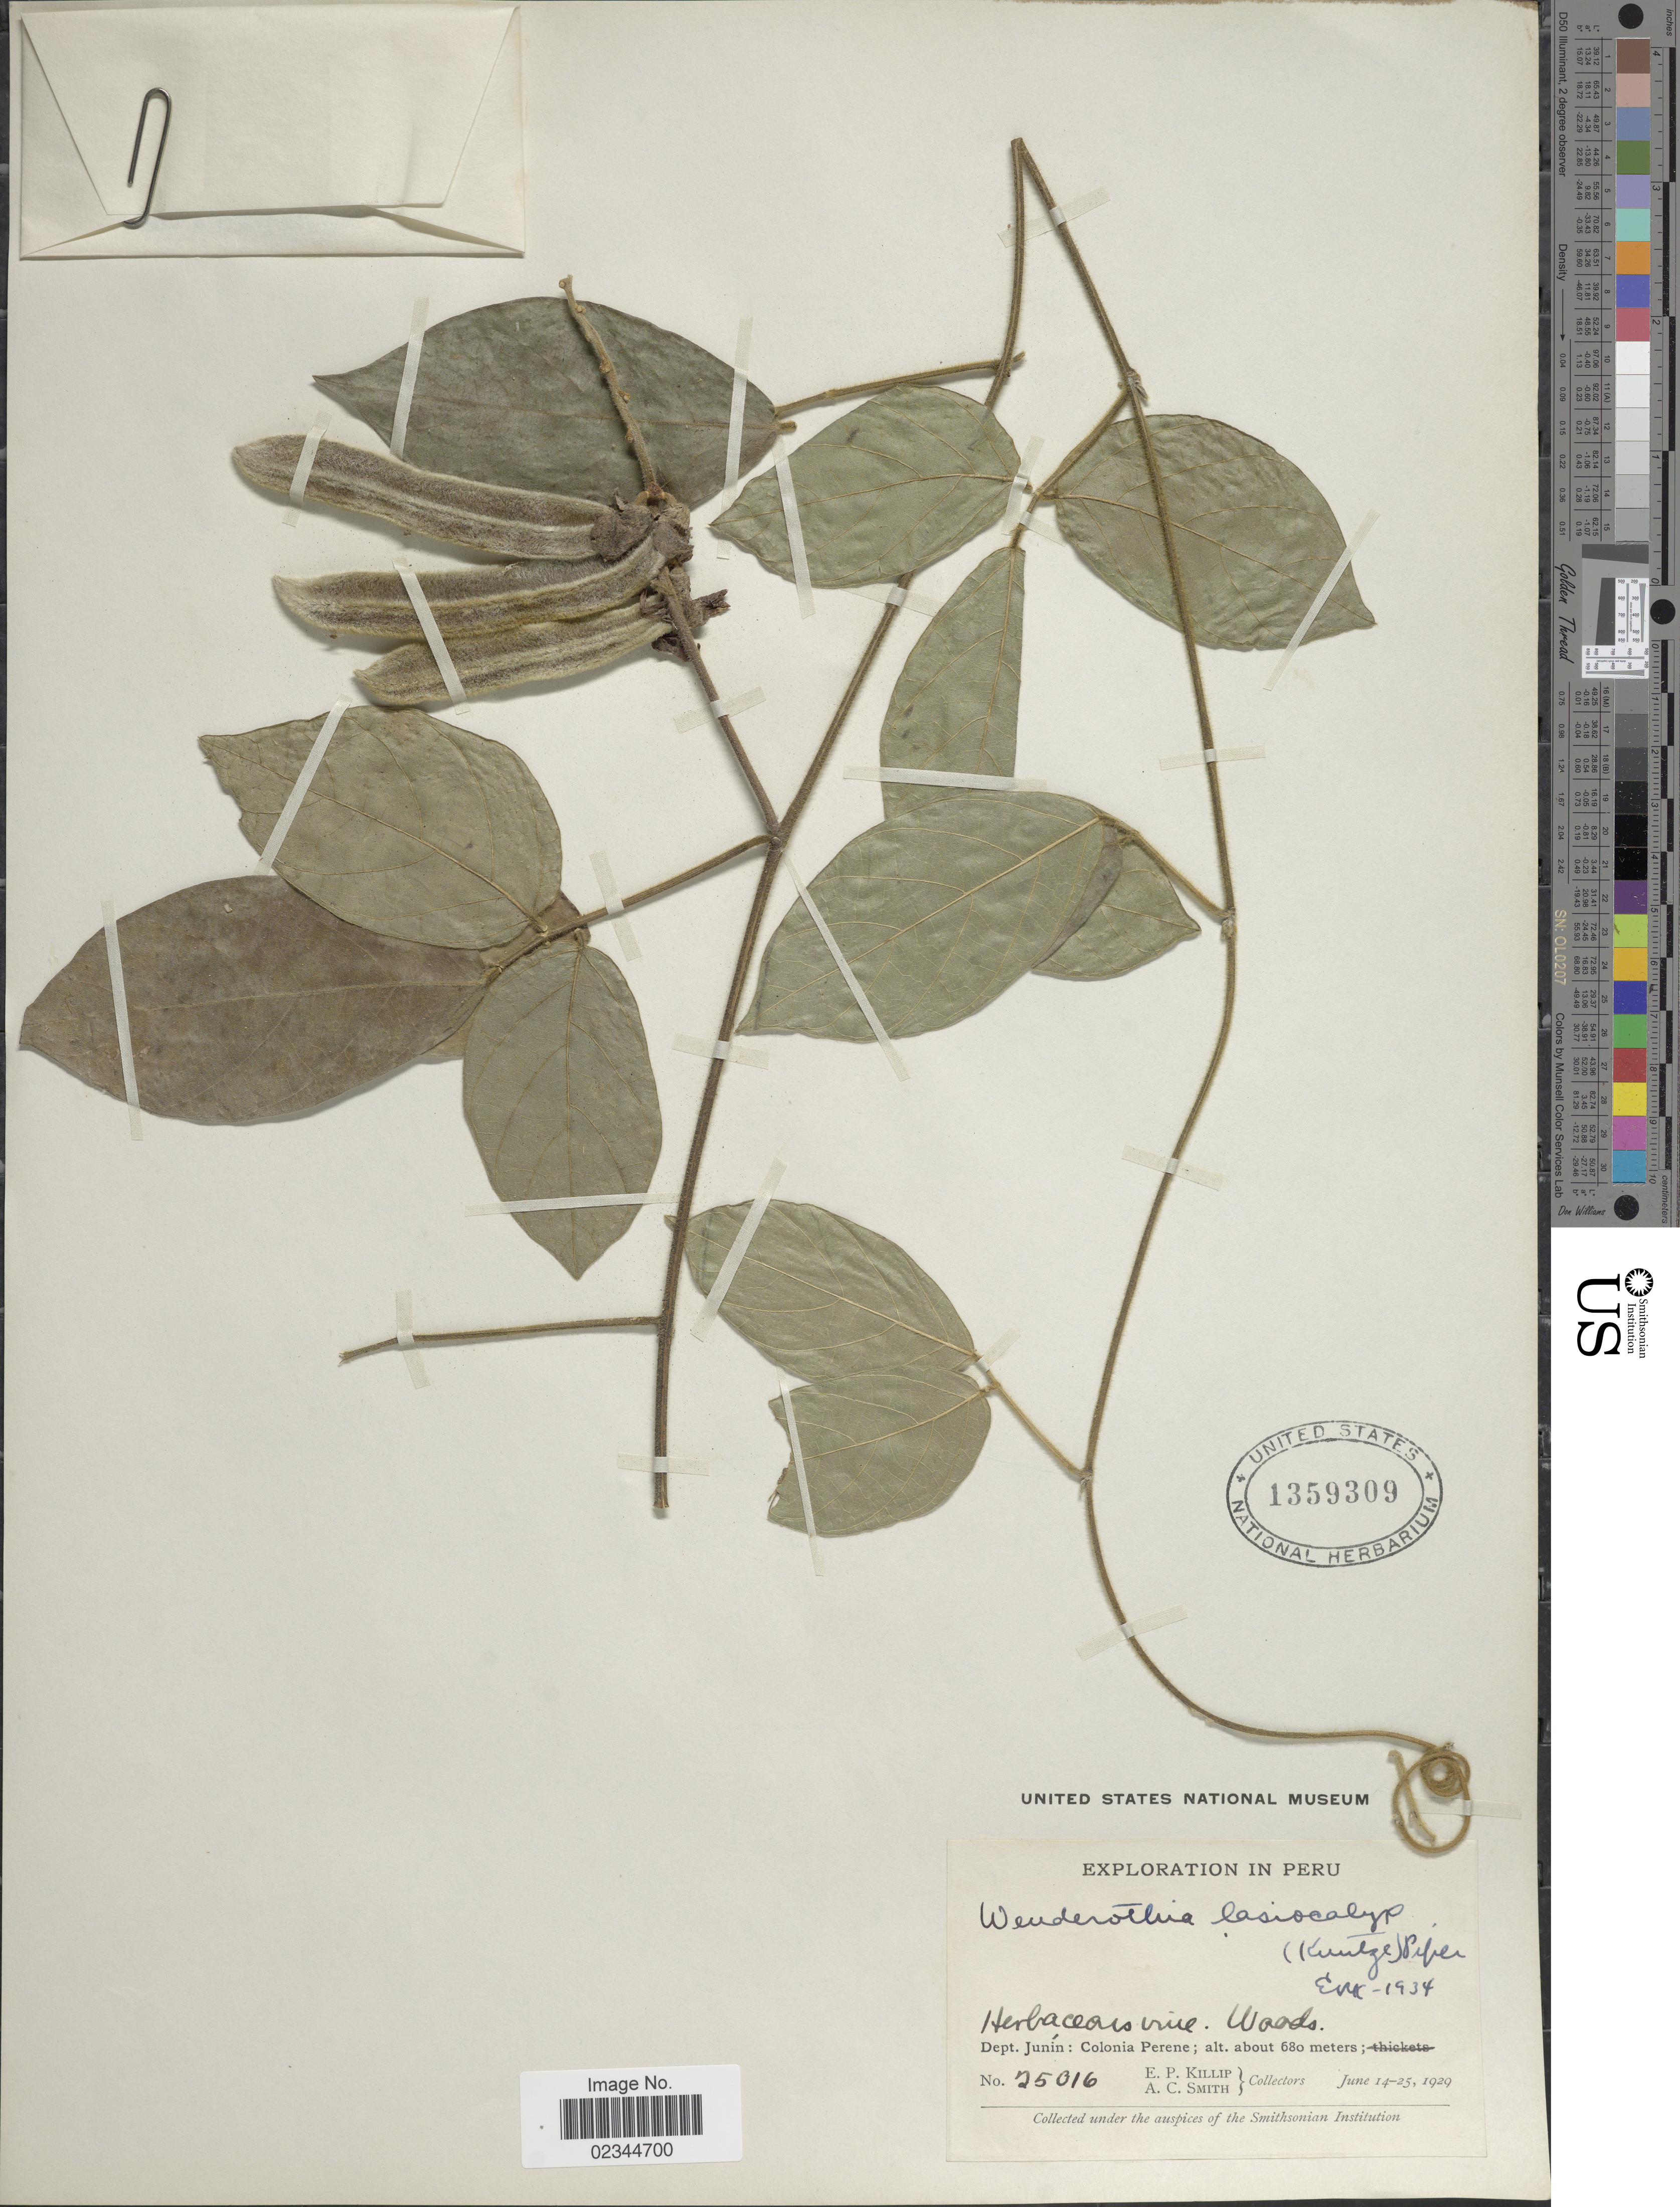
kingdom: Plantae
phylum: Tracheophyta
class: Magnoliopsida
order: Fabales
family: Fabaceae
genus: Canavalia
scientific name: Canavalia mattogrossensis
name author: (Barb. Rodr.) Malme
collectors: E. P. Killip & A. C. Smith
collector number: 25016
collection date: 1929-06-14/1929-06-25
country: Peru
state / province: Junín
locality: Dept. Junin: Colonia Perene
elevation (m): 680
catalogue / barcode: US 1359309